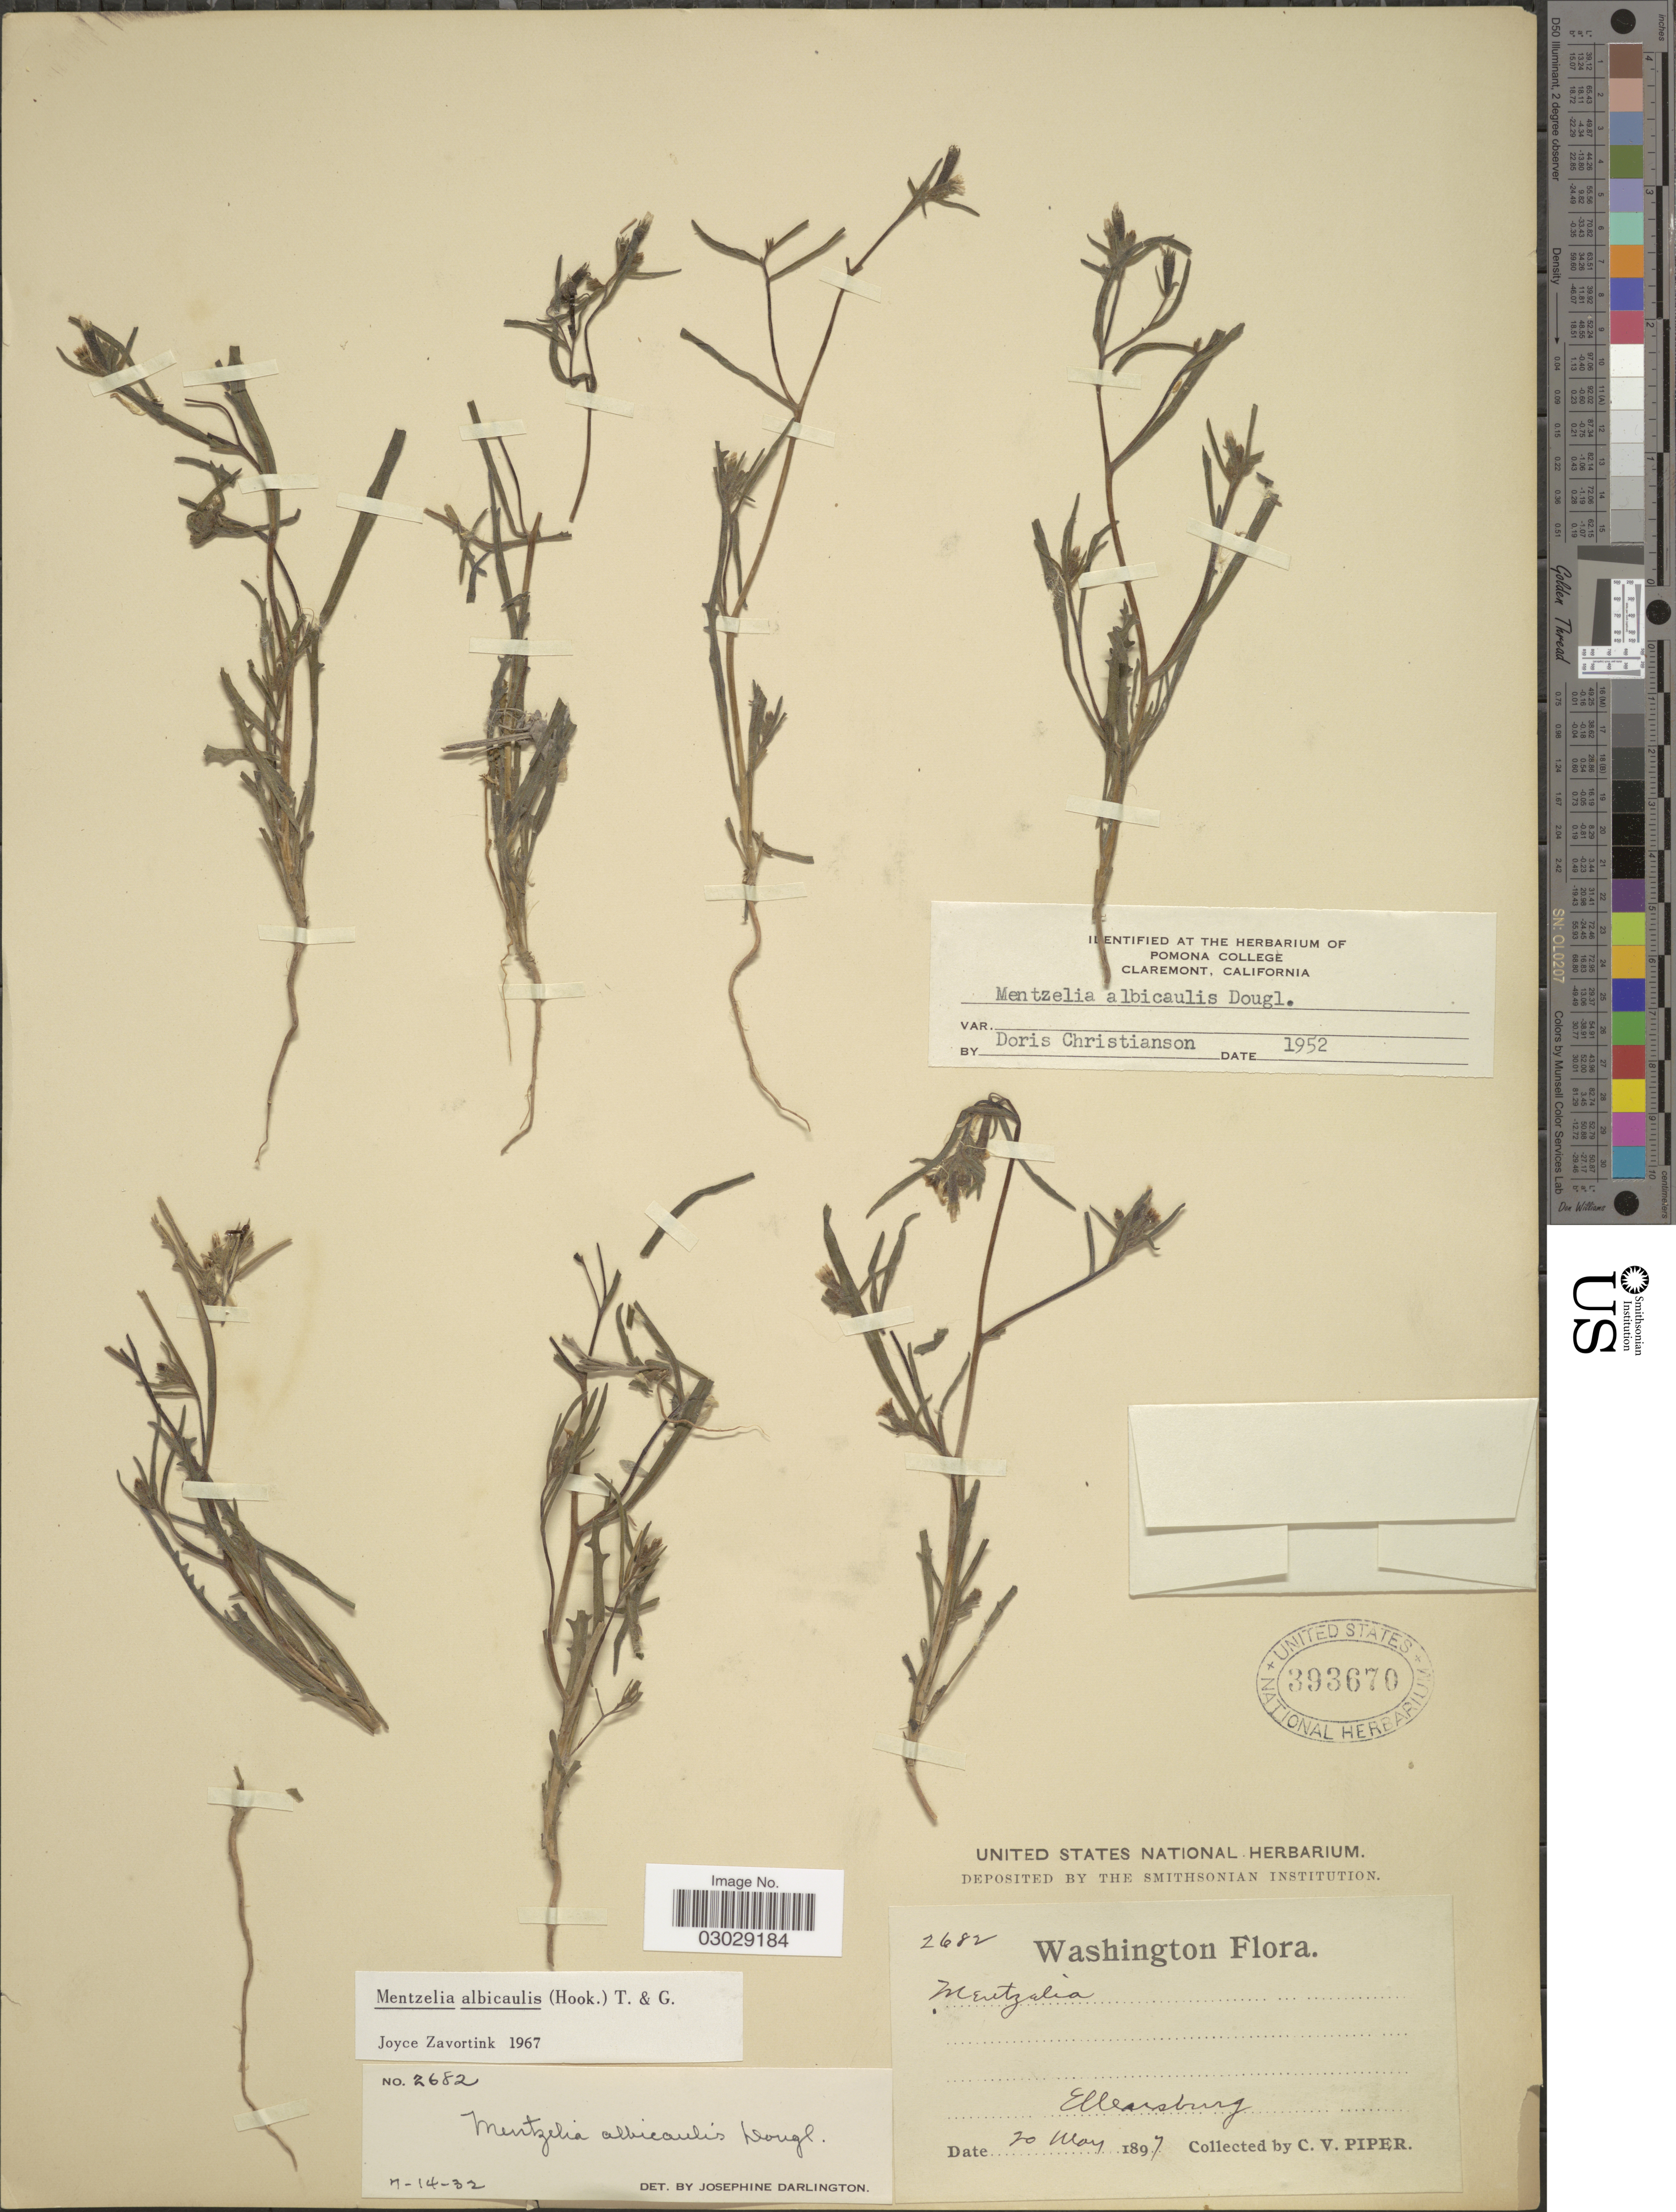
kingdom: Plantae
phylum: Tracheophyta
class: Magnoliopsida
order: Cornales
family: Loasaceae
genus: Mentzelia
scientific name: Mentzelia albicaulis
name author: (Douglas ex Hook.) Douglas ex Torr. & A. Gray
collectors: C. V. Piper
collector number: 2682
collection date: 1897-05-20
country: United States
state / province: Washington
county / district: Kittitas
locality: Ellensburg.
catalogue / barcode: US 393670